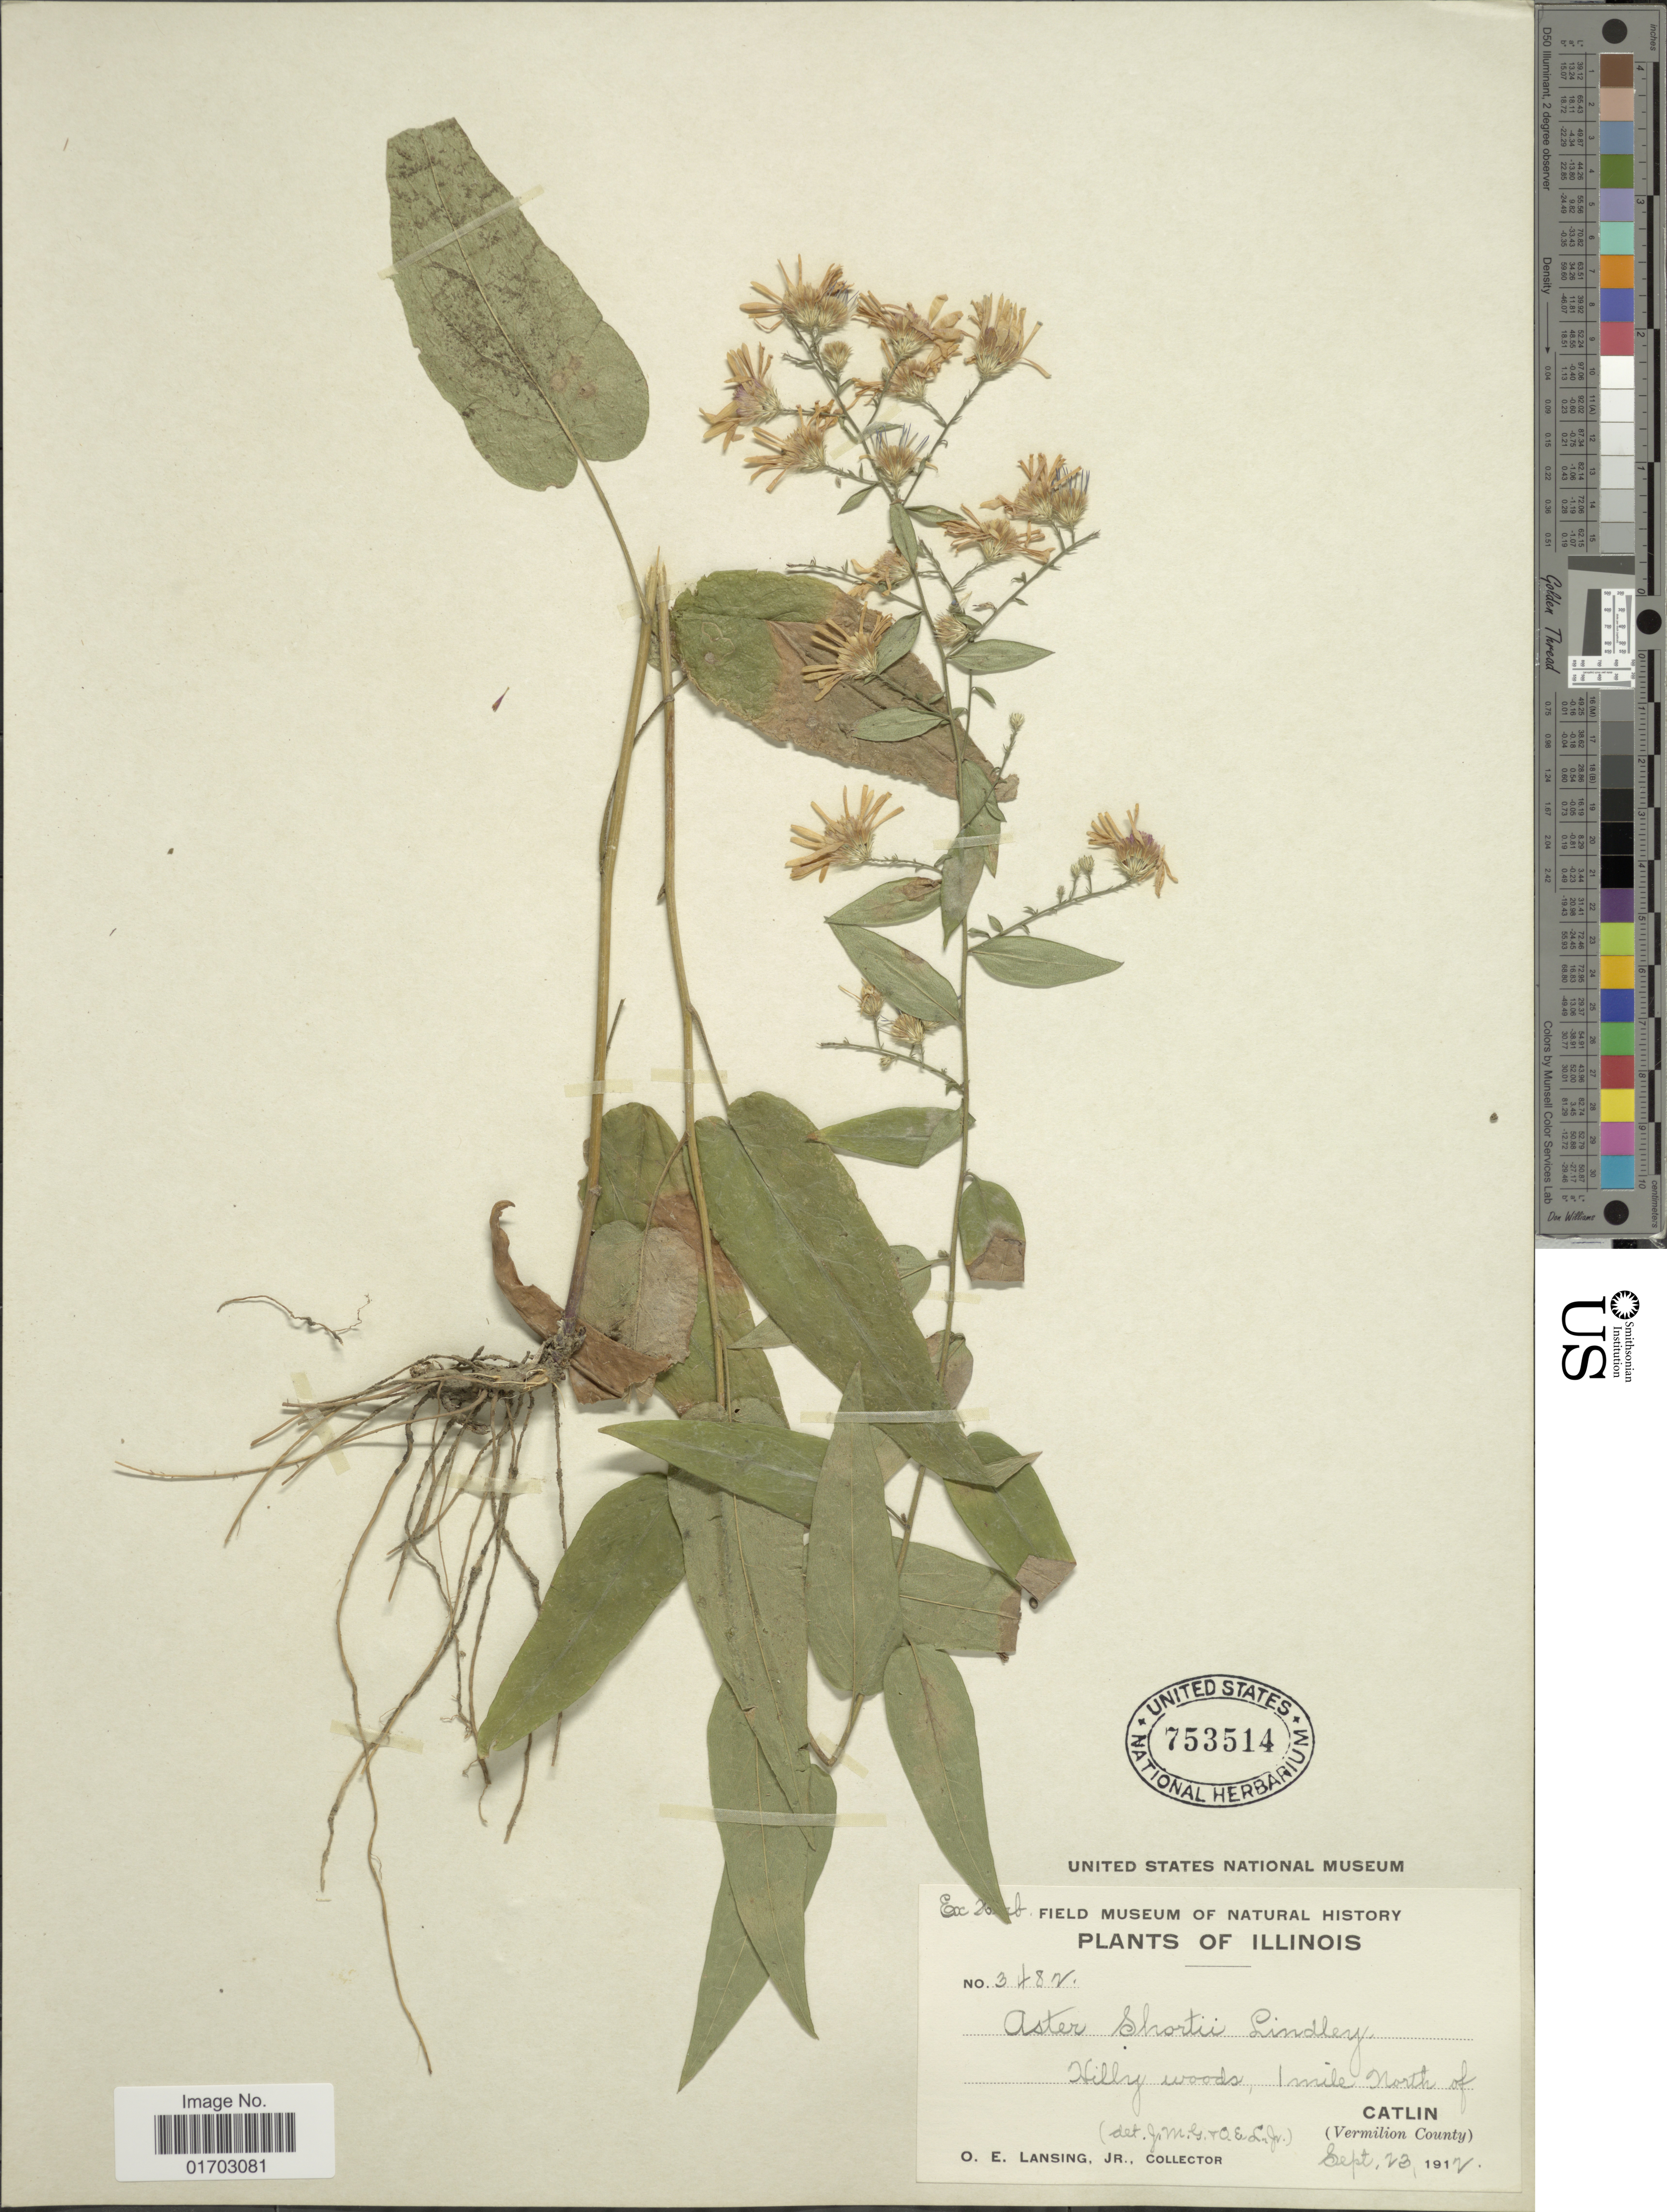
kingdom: Plantae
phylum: Tracheophyta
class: Magnoliopsida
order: Asterales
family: Asteraceae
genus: Symphyotrichum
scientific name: Symphyotrichum shortii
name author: (Lindl.) G.L. Nesom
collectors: O. Lansing Jr.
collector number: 3482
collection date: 1912-09-23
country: United States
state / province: Illinois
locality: Hilly woods, 1 mile North of Catlin ( Vermilion County).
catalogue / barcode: US 753514